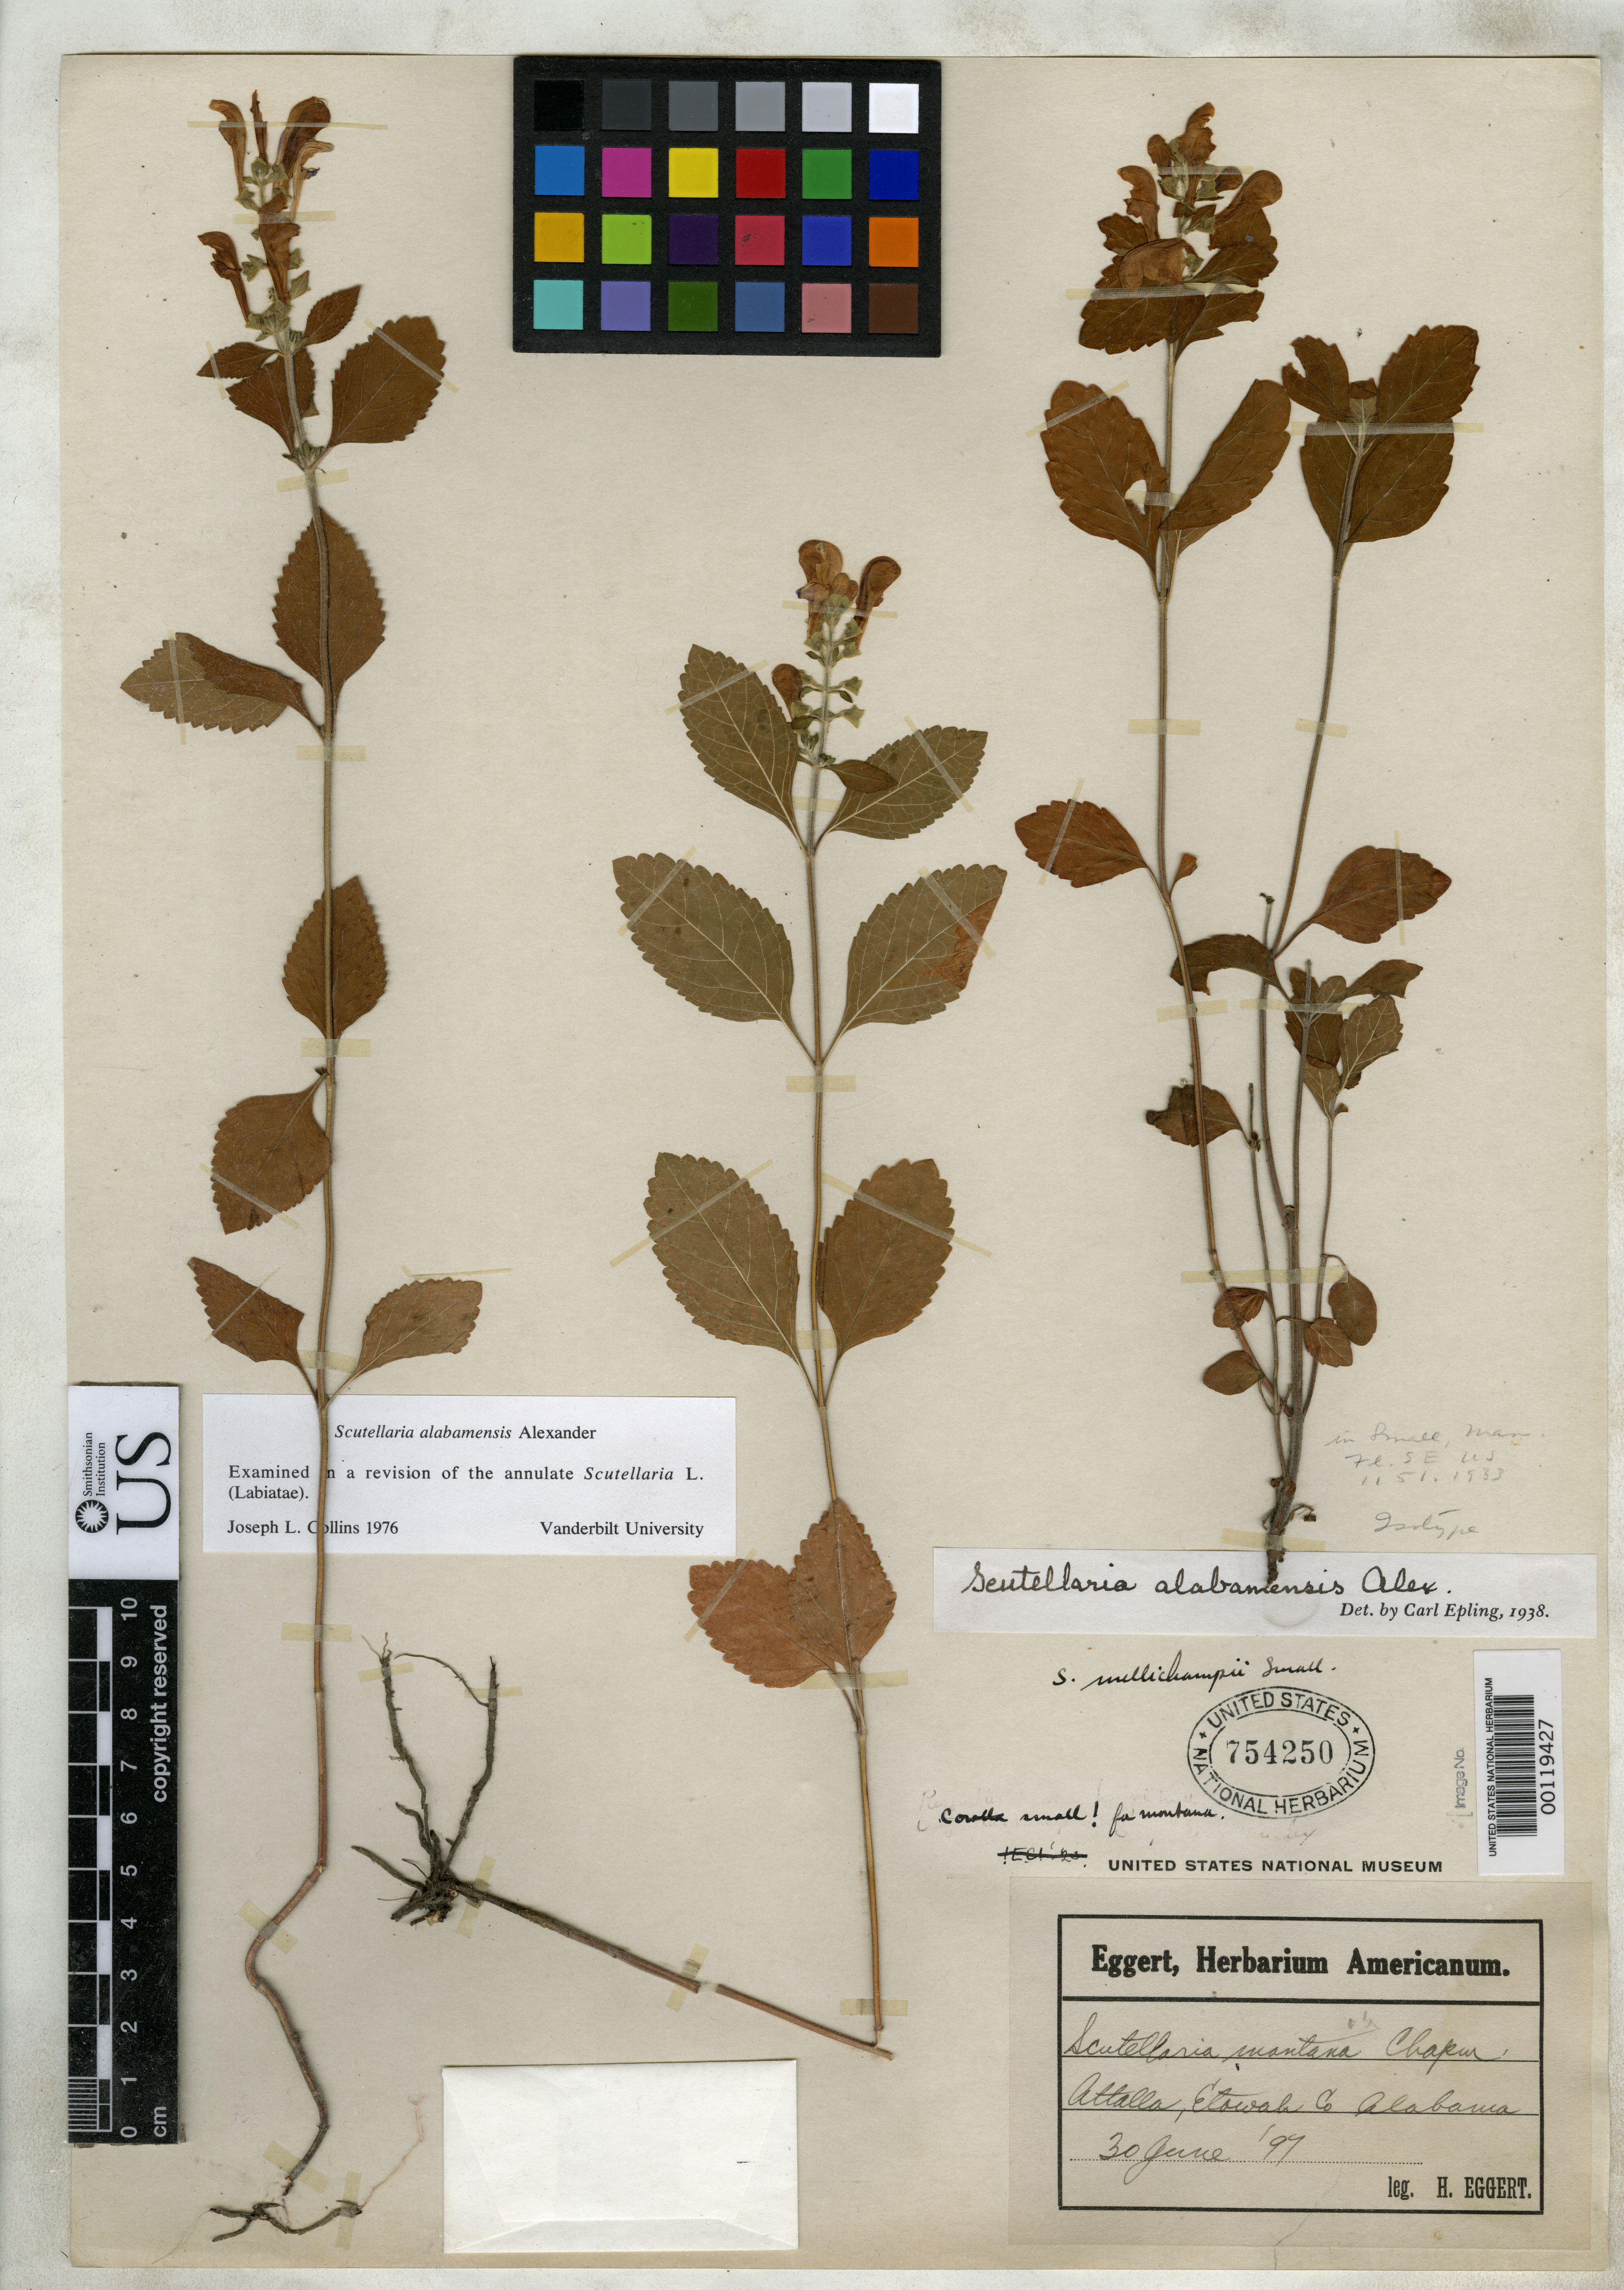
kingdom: Plantae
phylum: Tracheophyta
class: Magnoliopsida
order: Lamiales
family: Lamiaceae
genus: Scutellaria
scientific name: Scutellaria alabamensis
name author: Alexander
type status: Isotype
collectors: H. Eggert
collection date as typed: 30 Jun 1897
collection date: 1897-06-30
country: United States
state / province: Alabama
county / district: Etowah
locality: Attalla.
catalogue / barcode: US 754250